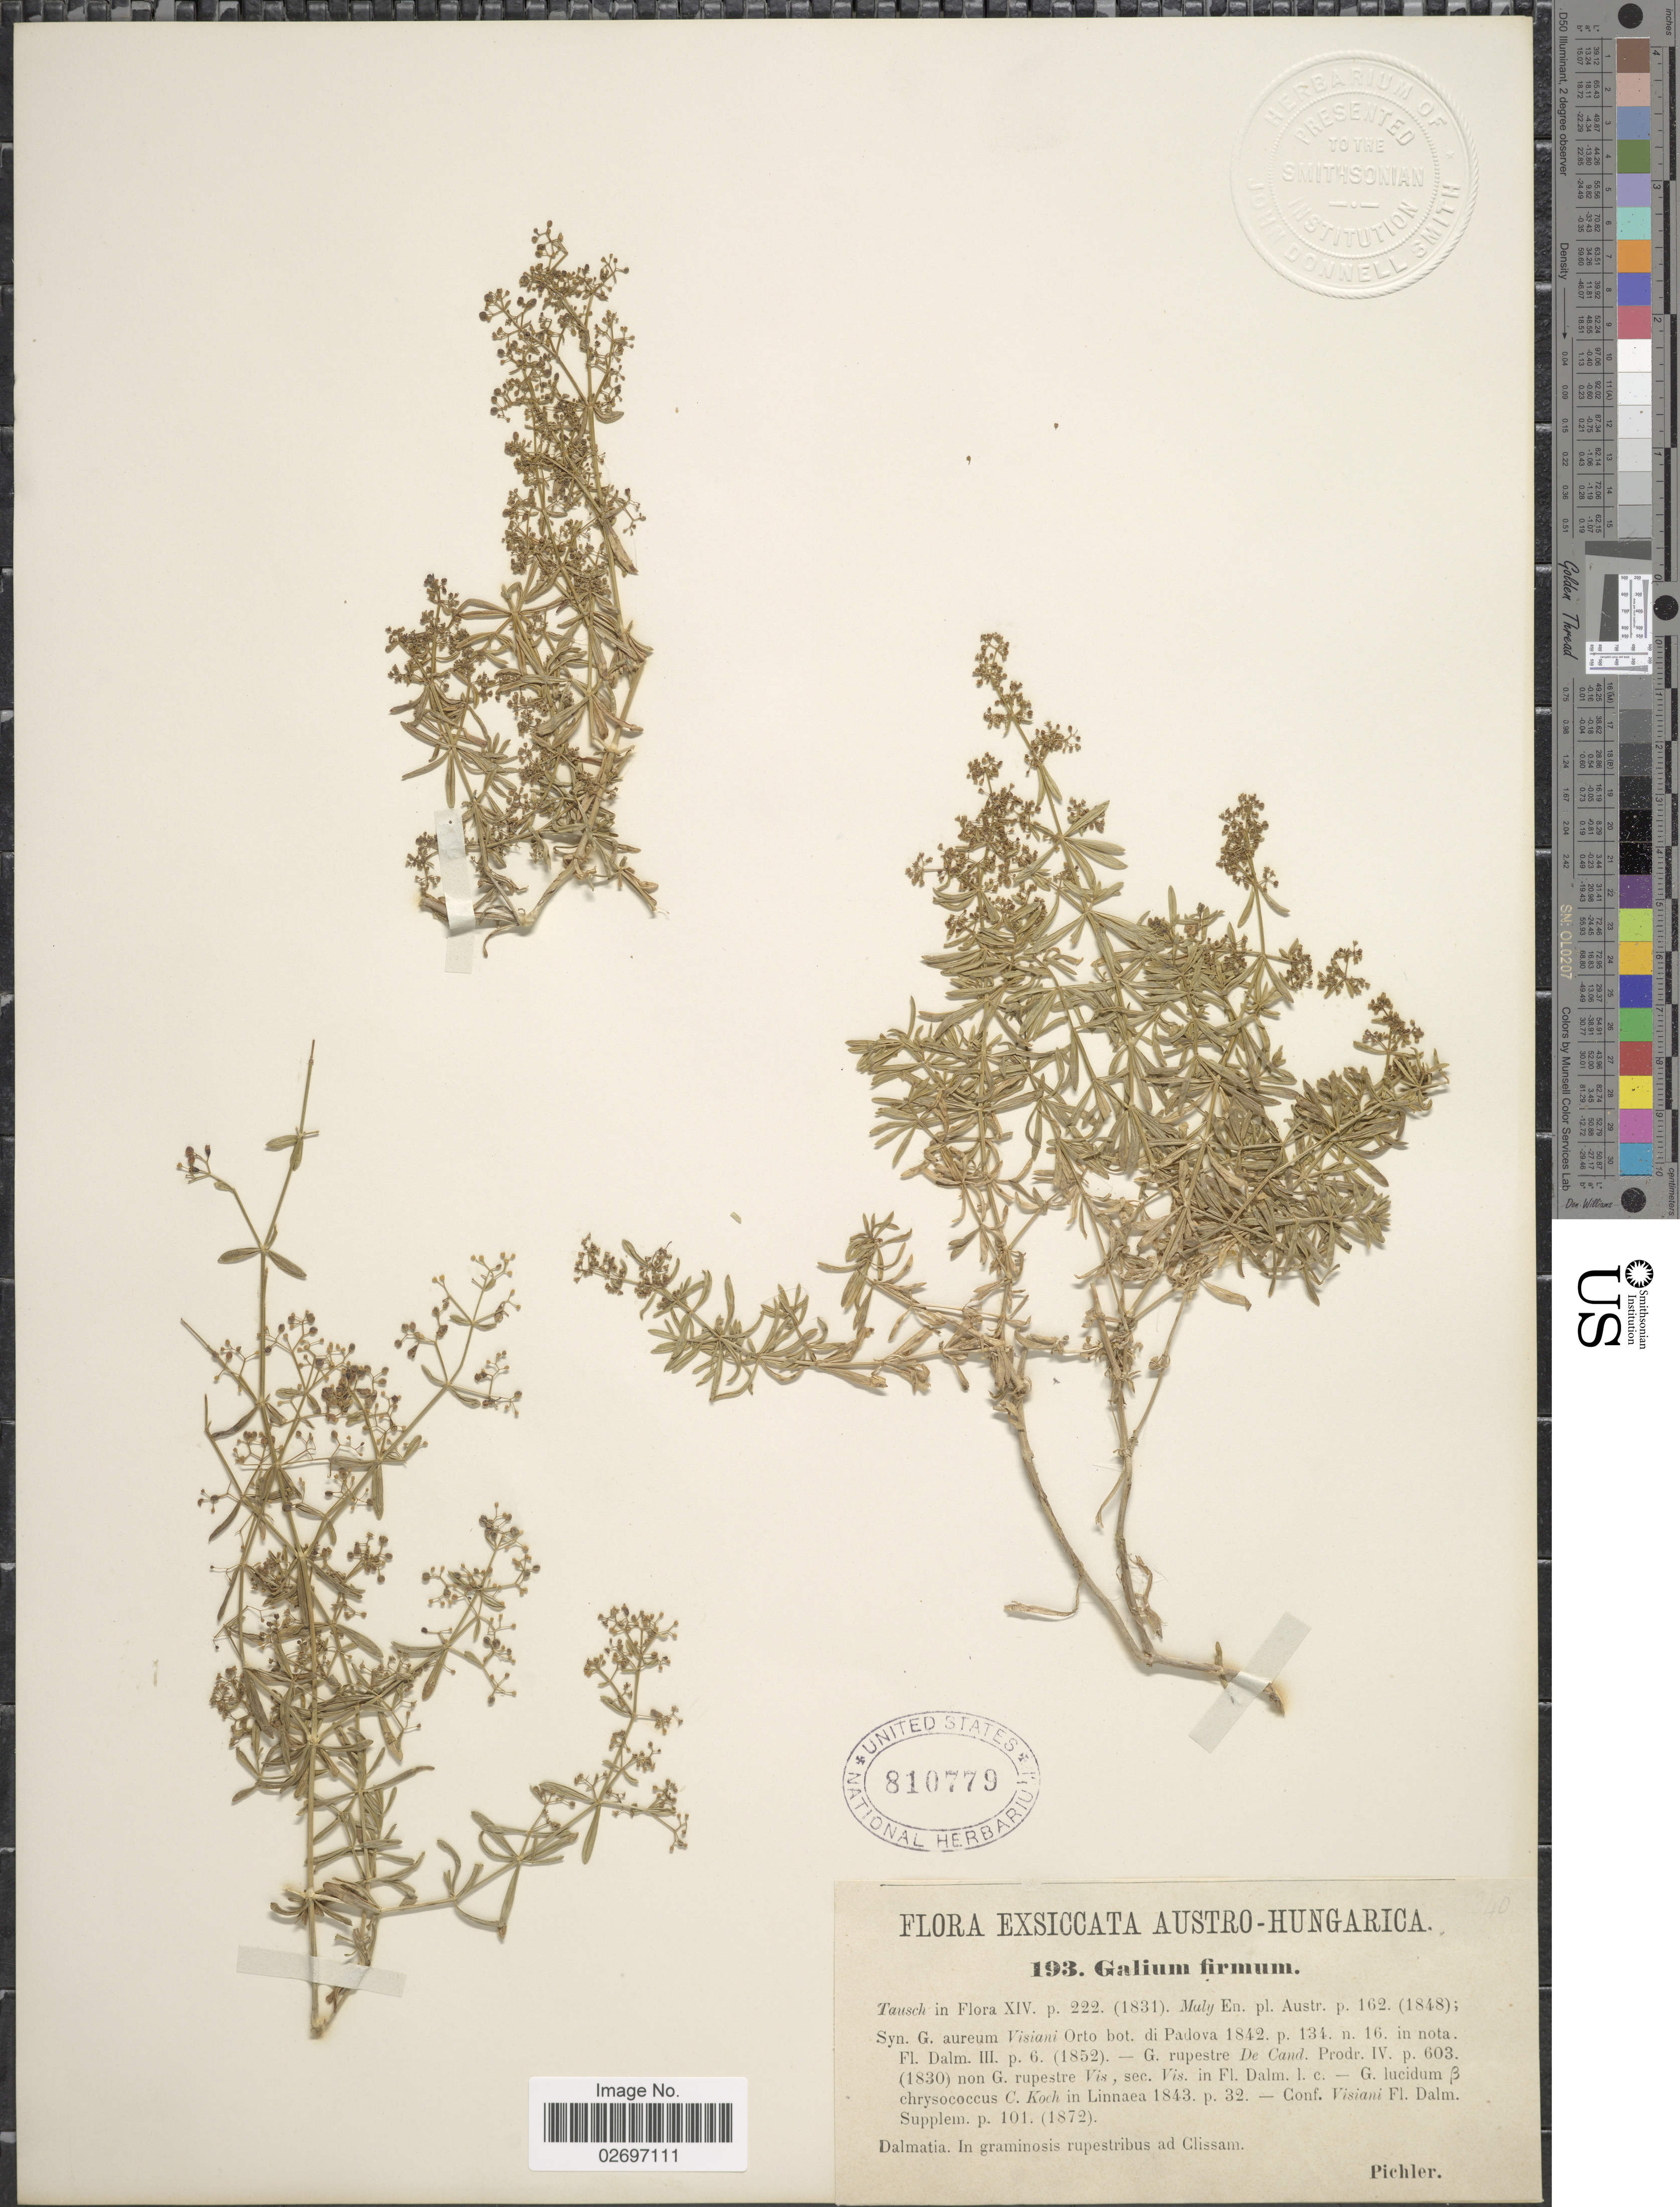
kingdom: Plantae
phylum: Tracheophyta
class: Magnoliopsida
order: Gentianales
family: Rubiaceae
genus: Galium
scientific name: Galium firmum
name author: Tausch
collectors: Pichler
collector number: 193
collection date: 1872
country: Croatia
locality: Austro-Hungarica, Dalmatia, in graminosis rupestribus ad Clissam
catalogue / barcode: US 810779